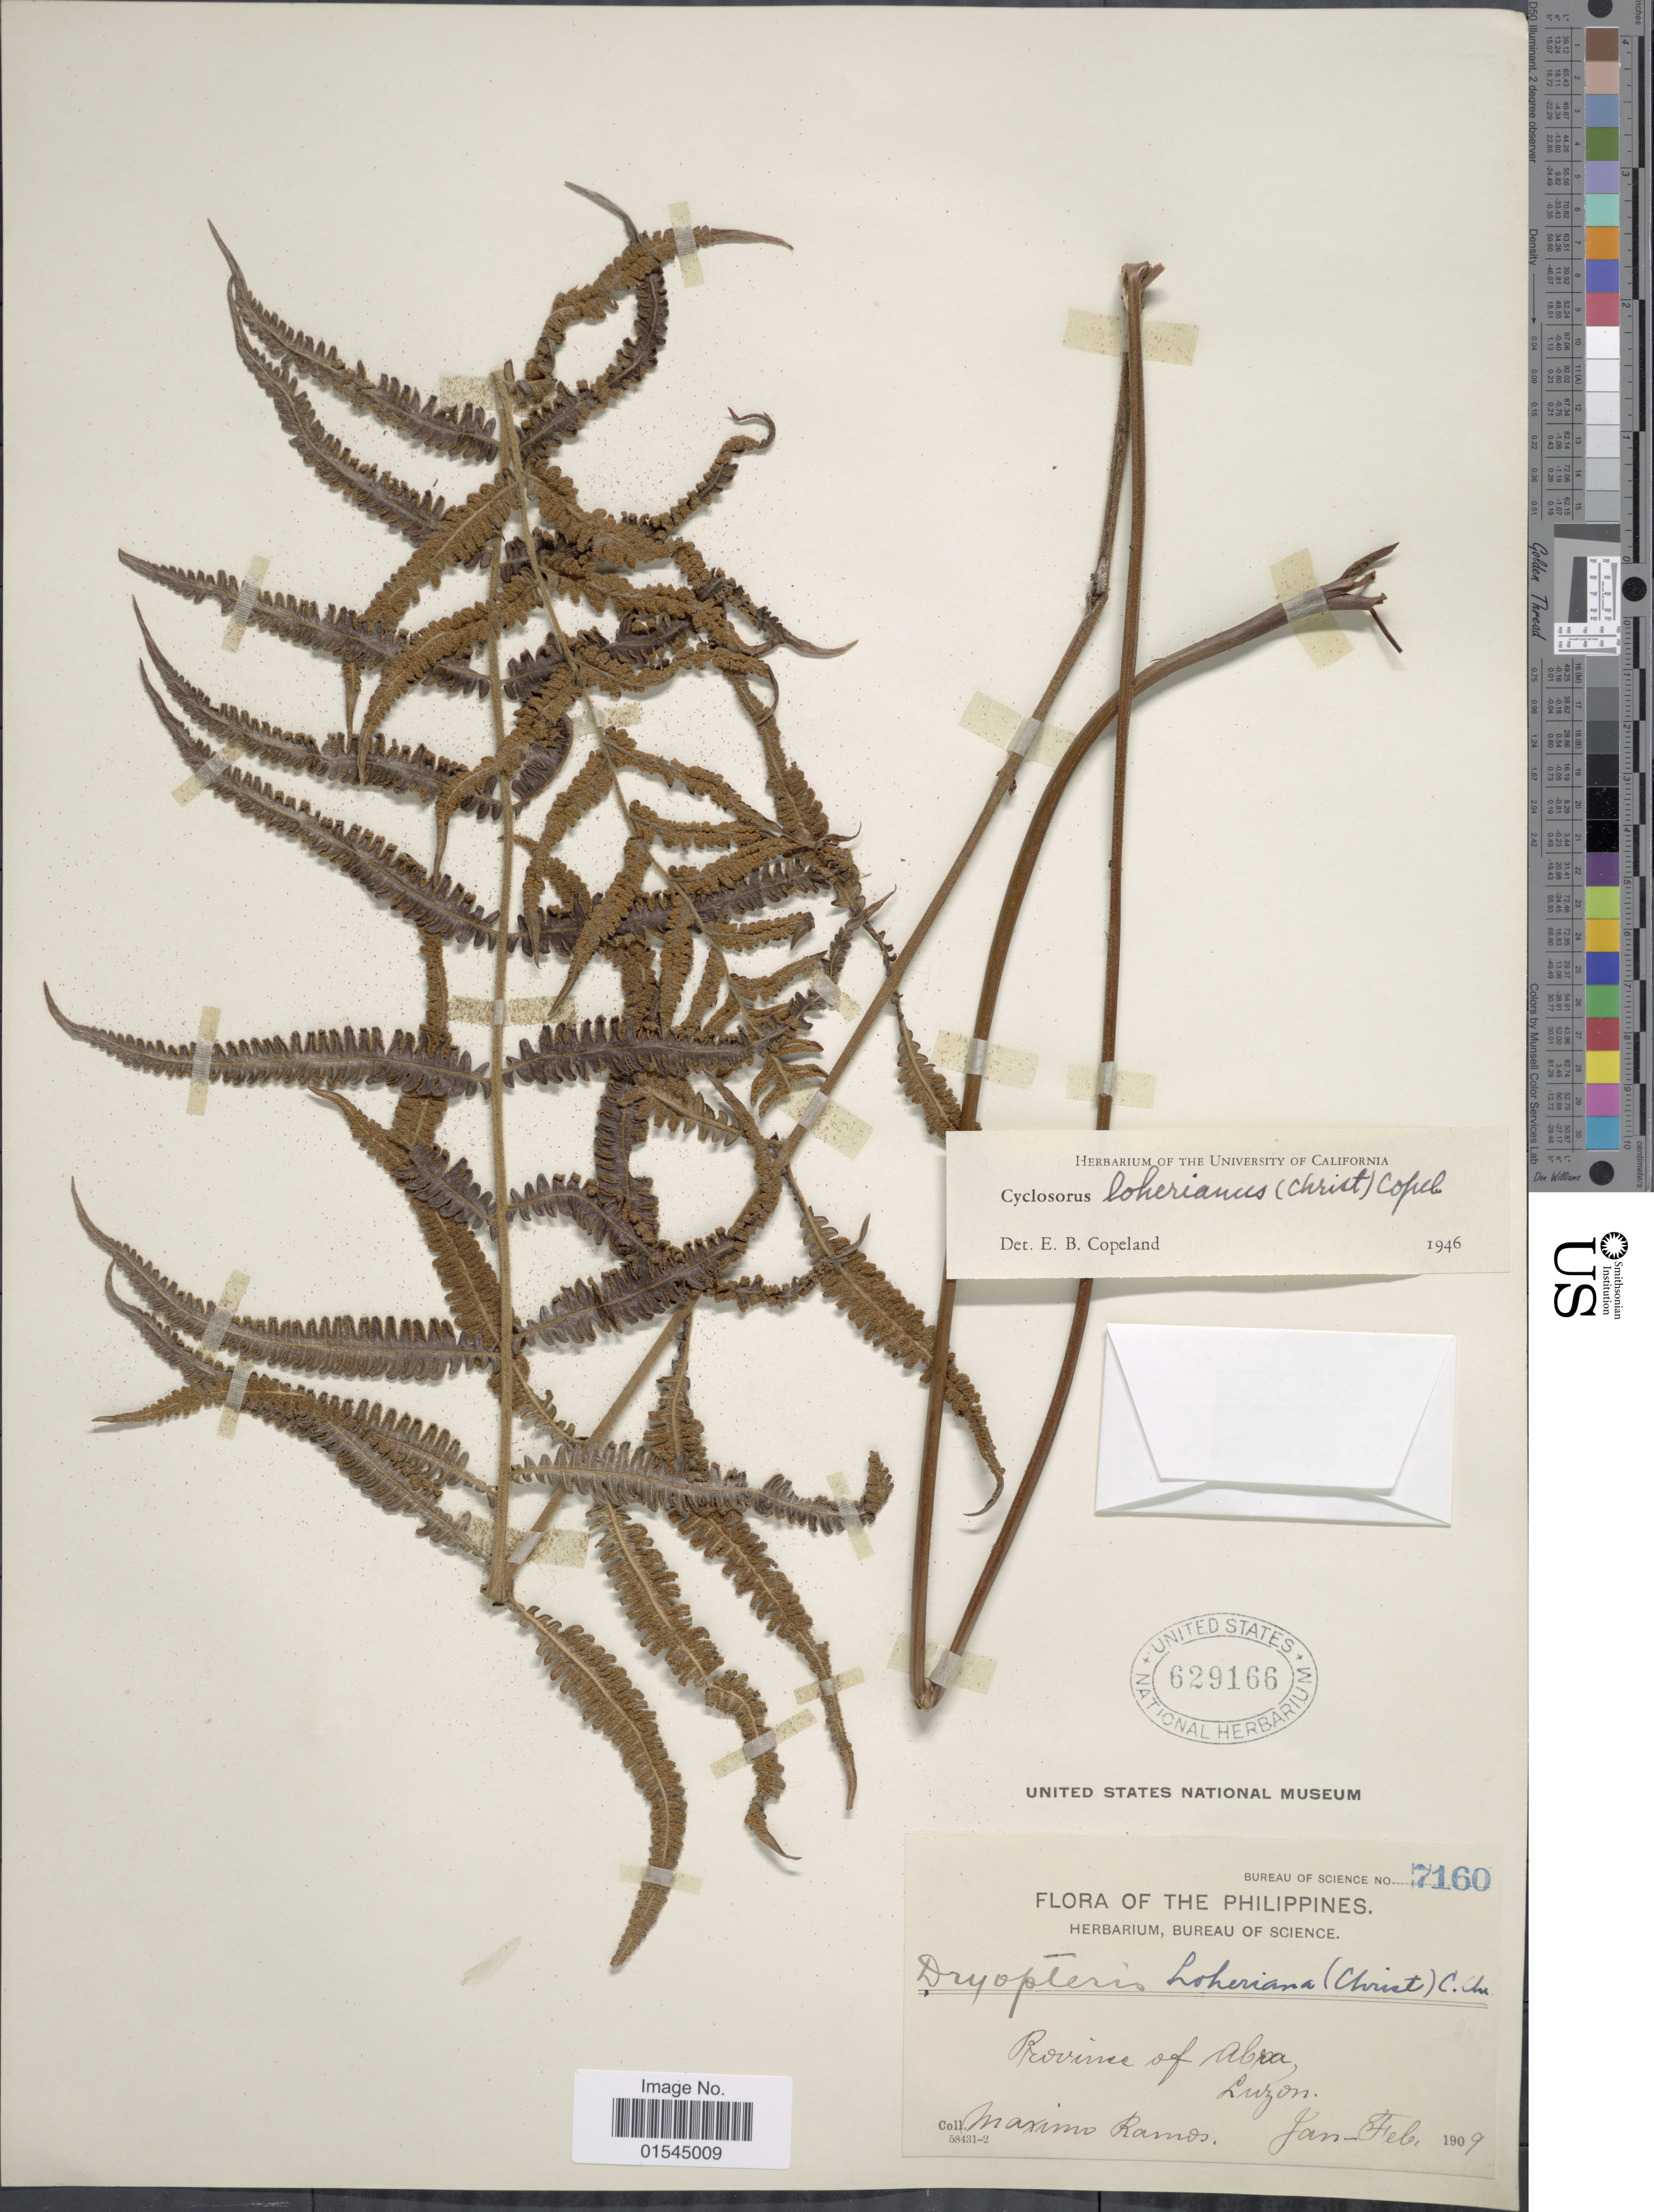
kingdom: Plantae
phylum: Tracheophyta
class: Polypodiopsida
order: Polypodiales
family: Thelypteridaceae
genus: Sphaerostephanos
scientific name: Sphaerostephanos loherianus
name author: (Christ) Holttum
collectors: M. Ramos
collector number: Bureau of Science 7160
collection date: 1909-01/1909-02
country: Philippines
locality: Province of Abra, Luzon.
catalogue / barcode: US 629166